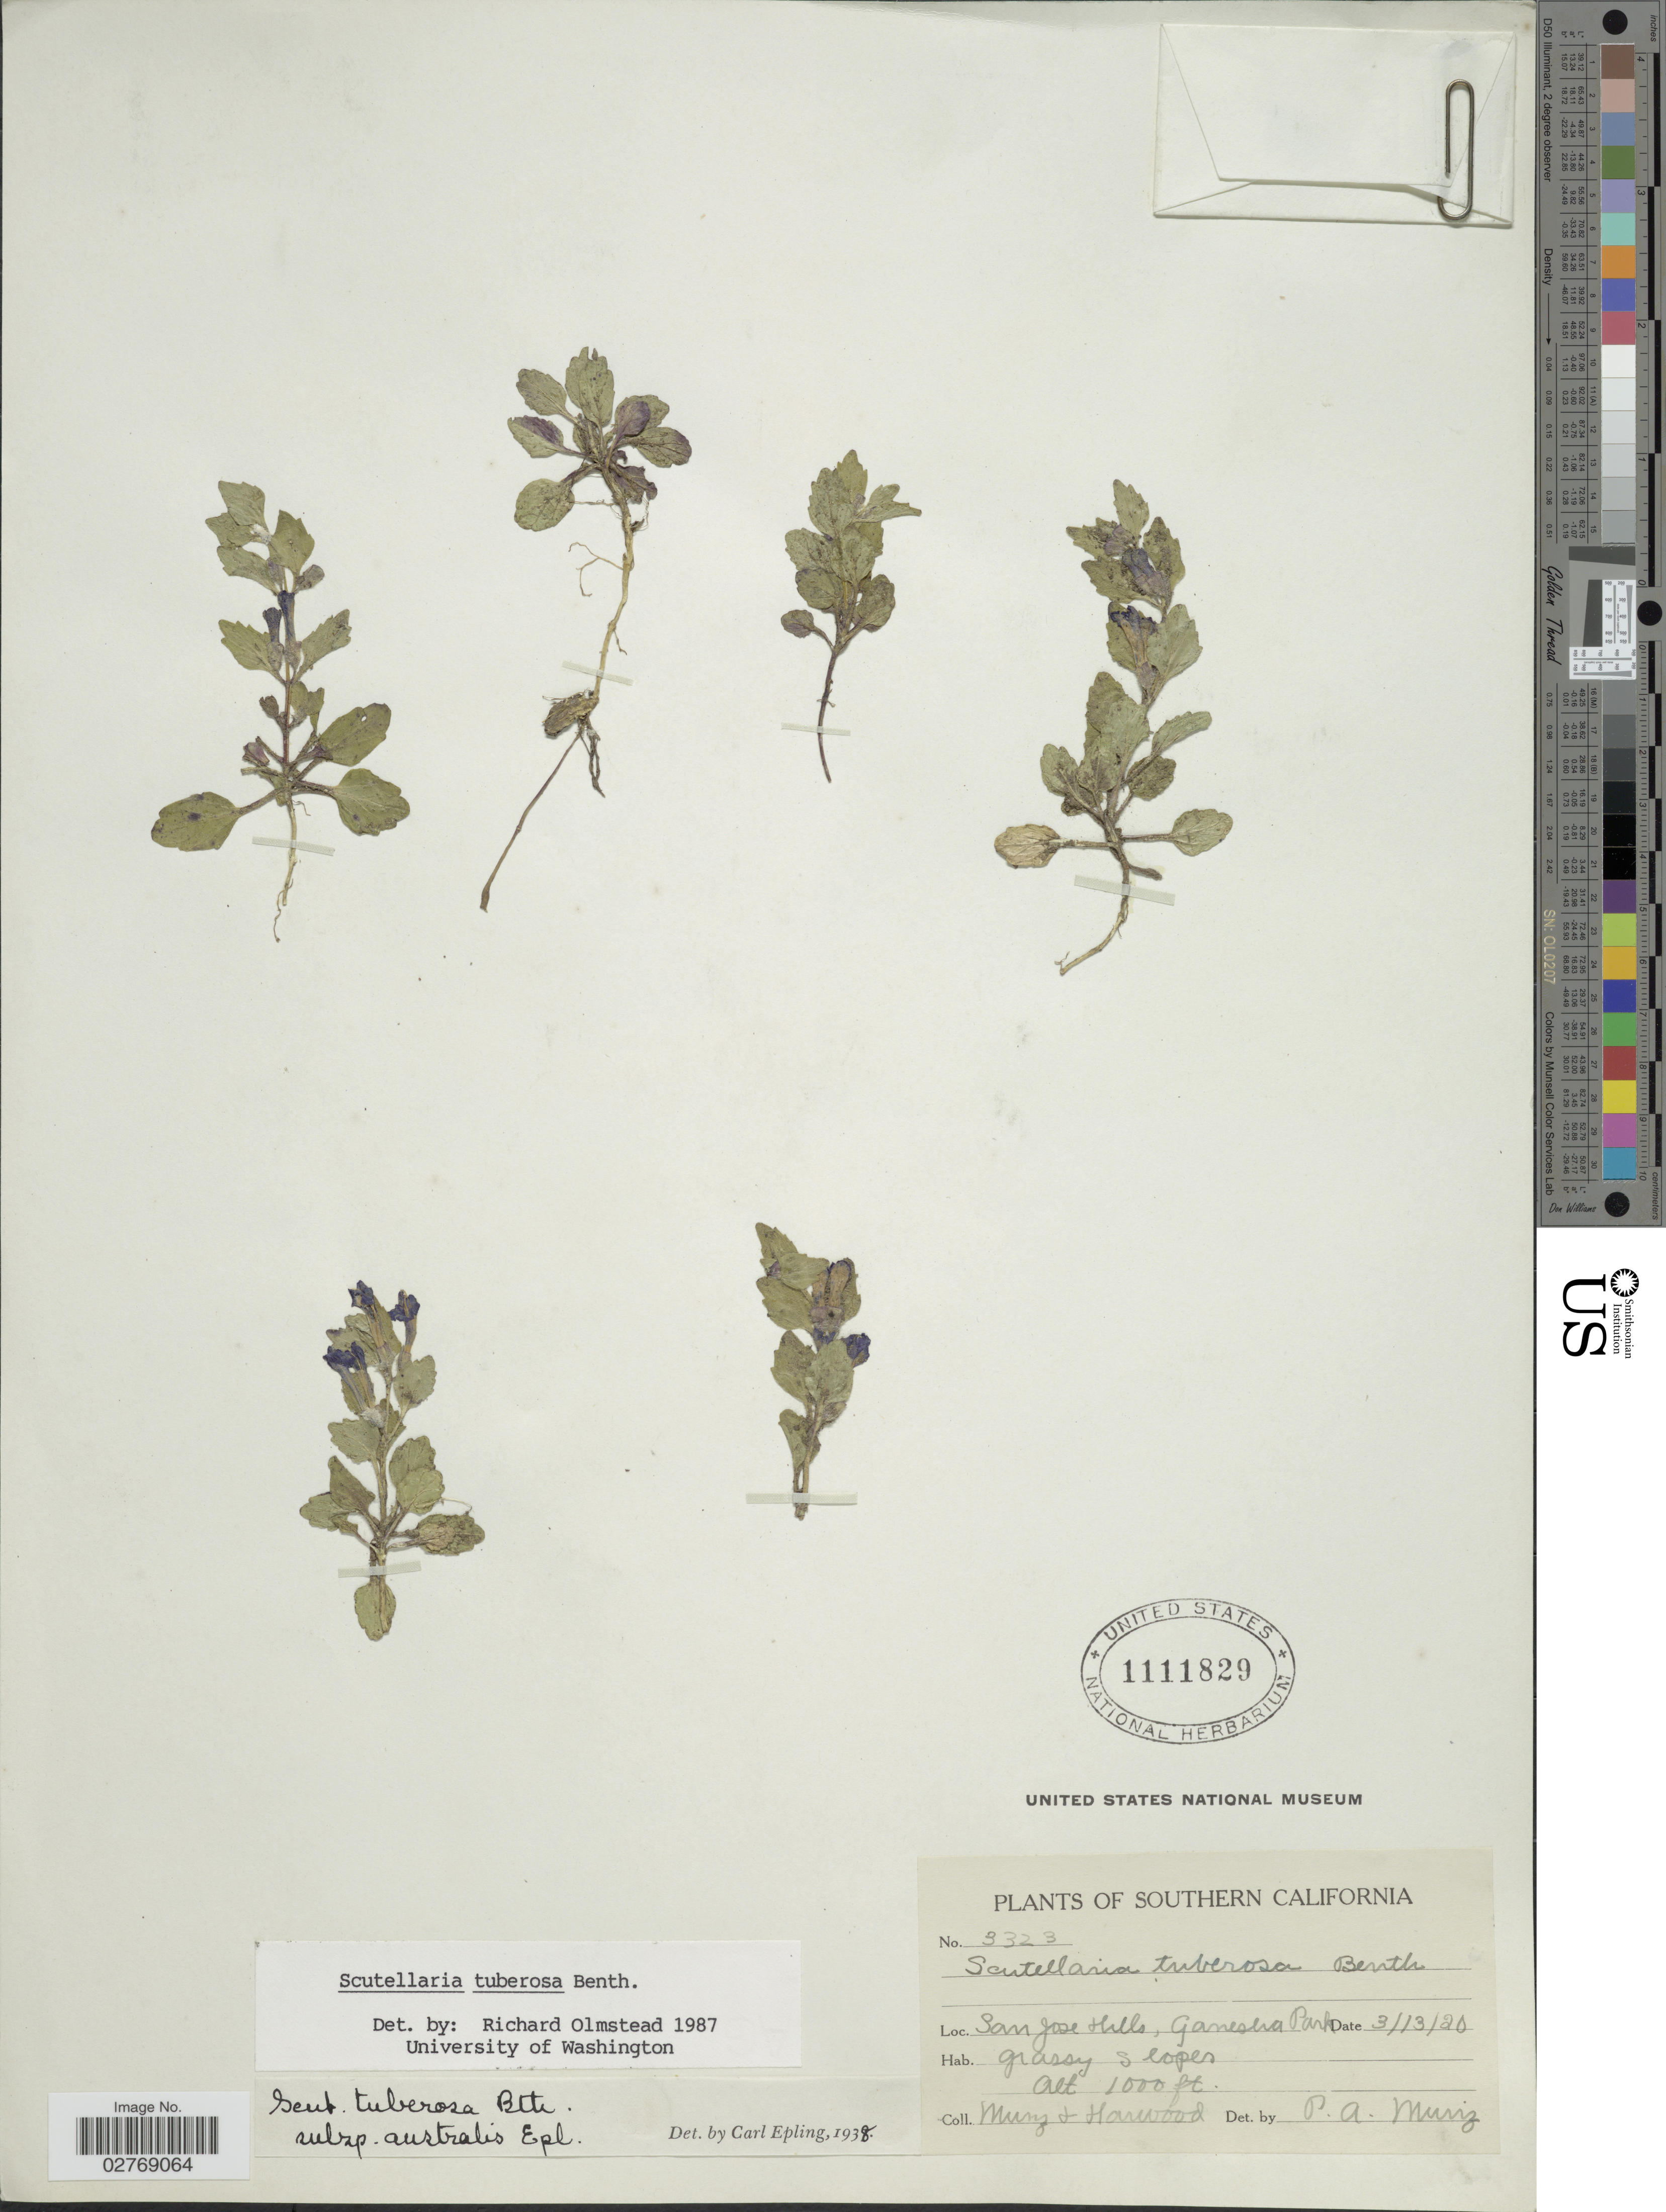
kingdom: Plantae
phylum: Tracheophyta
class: Magnoliopsida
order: Lamiales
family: Lamiaceae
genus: Scutellaria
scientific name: Scutellaria tuberosa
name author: Benth.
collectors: -. Munz & Harwood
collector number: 3323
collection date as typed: Transcribed d/m/y: 13/3/20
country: United States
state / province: California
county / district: Santa Clara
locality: Southern California, San Jose Hills, Ganesha Park.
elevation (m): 305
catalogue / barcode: US 1111829